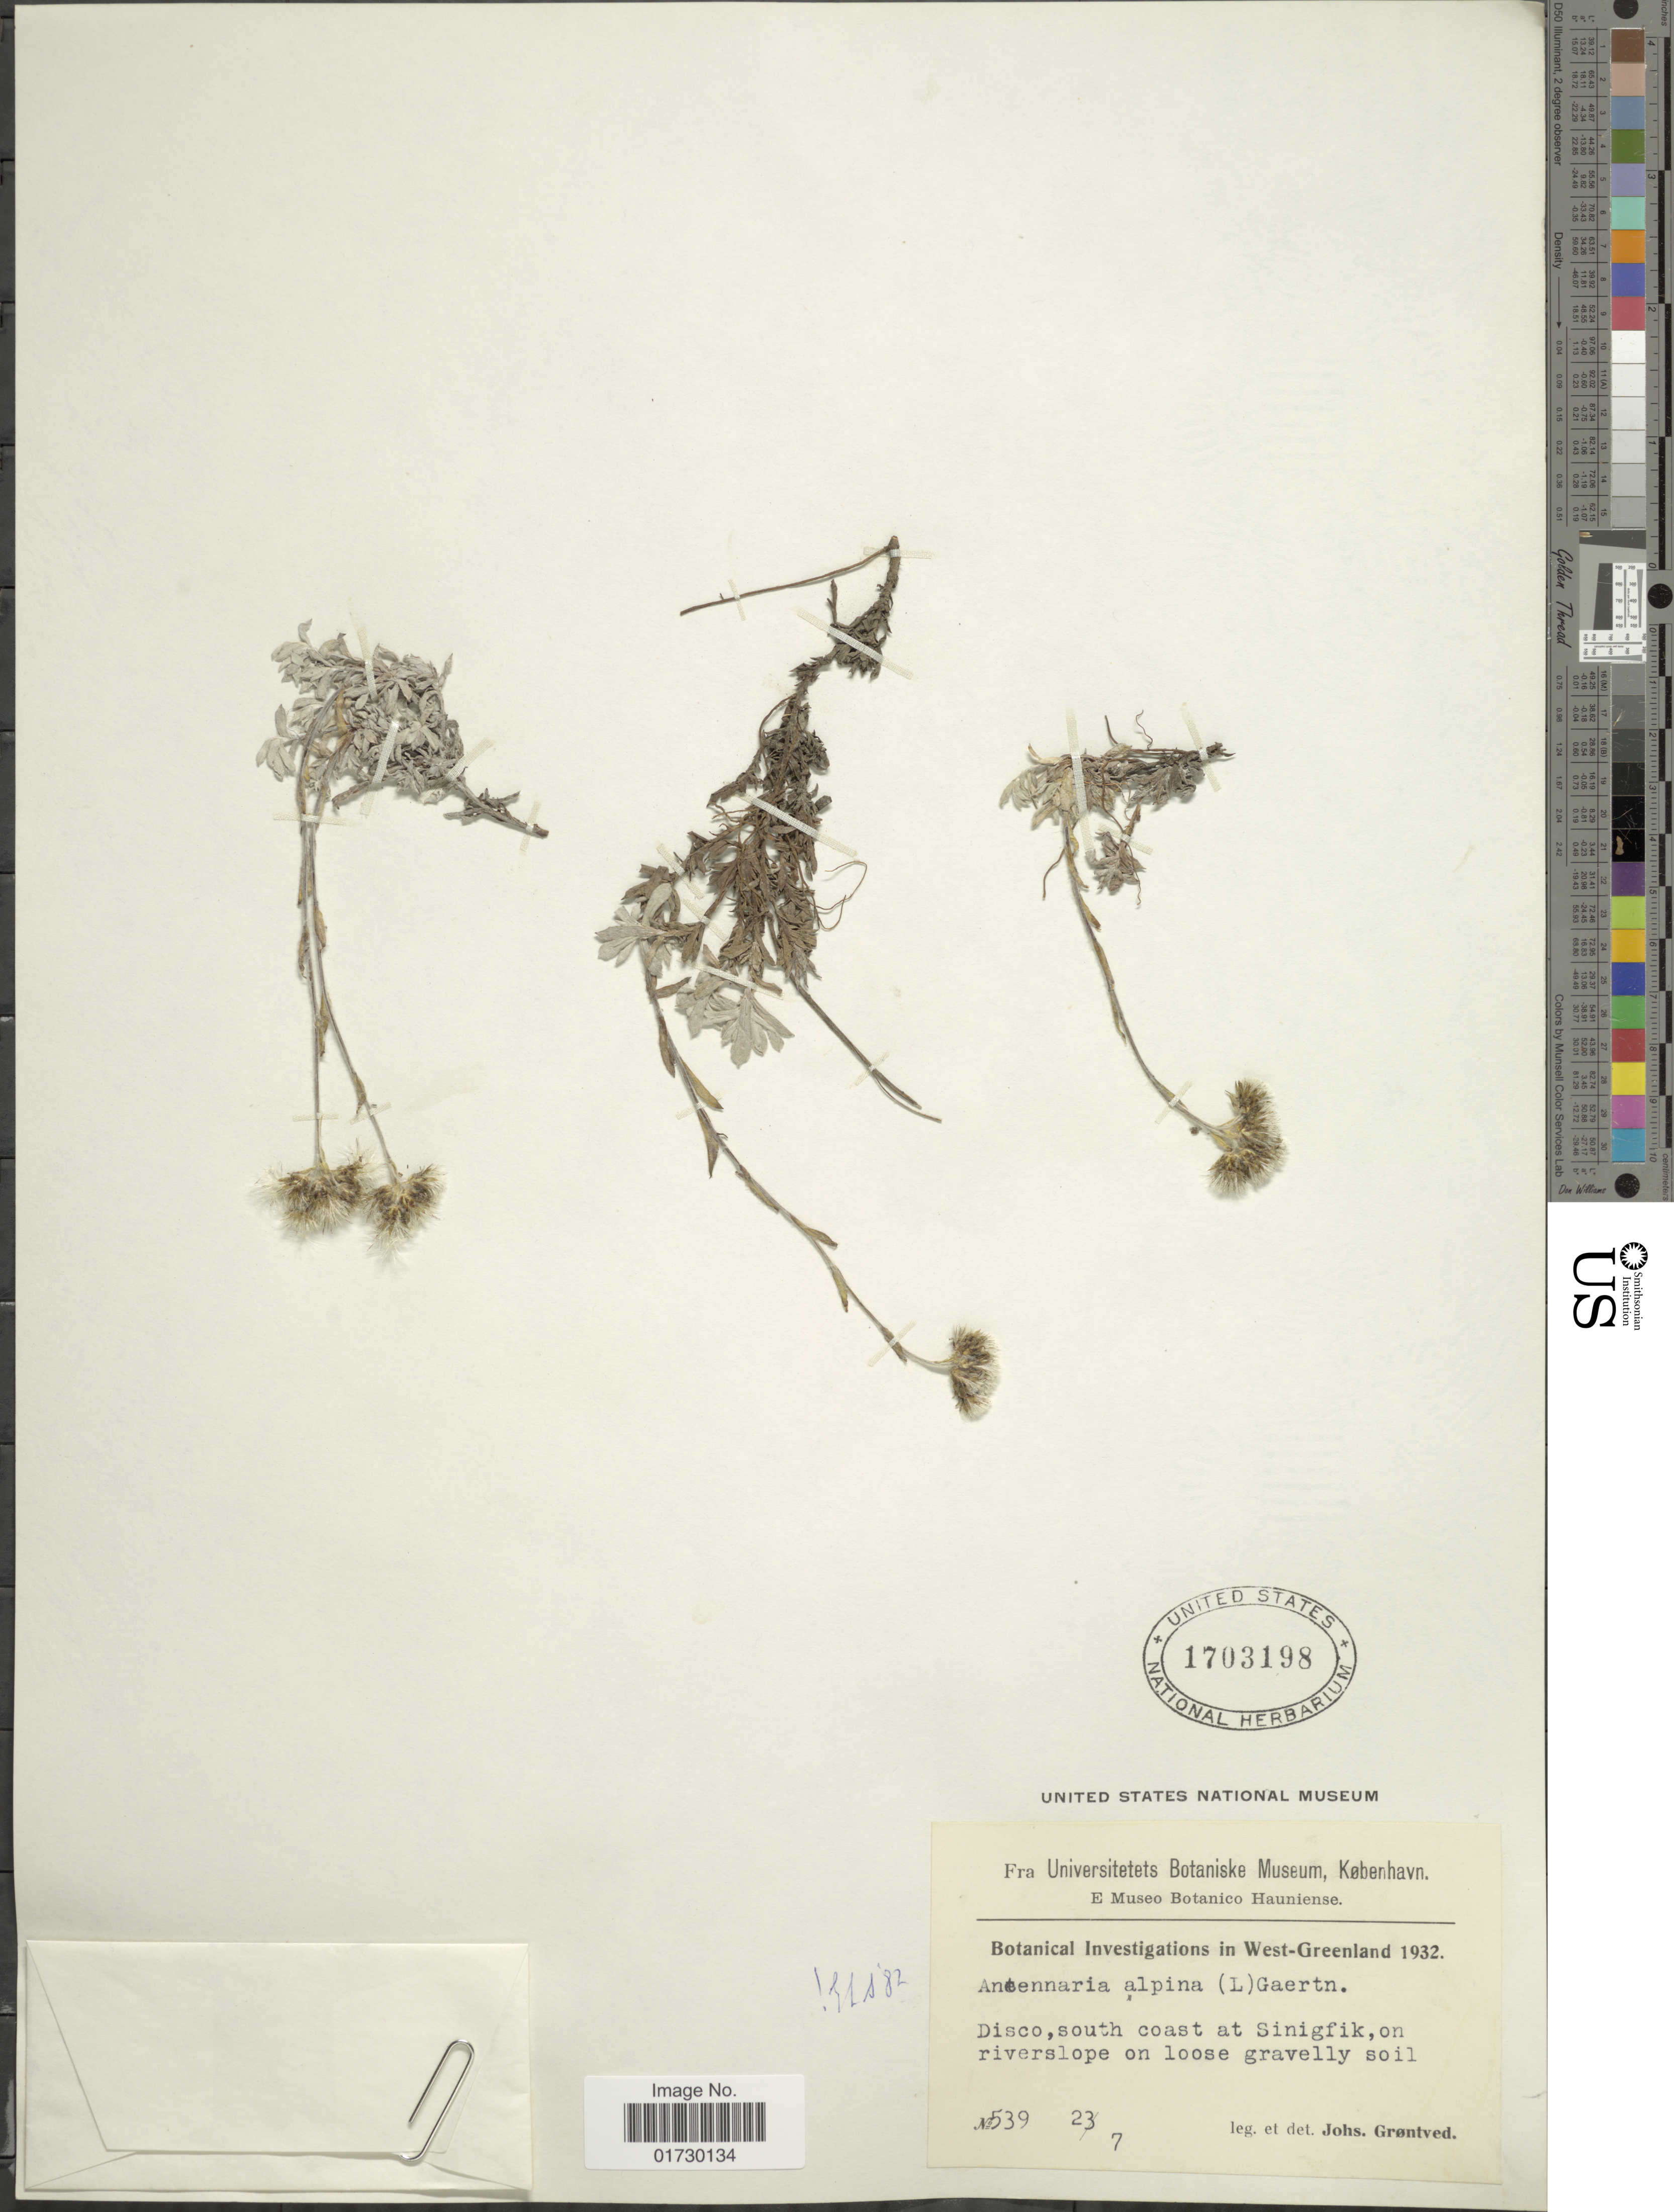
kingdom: Plantae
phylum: Tracheophyta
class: Magnoliopsida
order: Asterales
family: Asteraceae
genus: Antennaria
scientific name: Antennaria alpina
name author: (L.) Gaertn.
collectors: J. Gröntved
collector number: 539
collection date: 1932-07-23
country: Greenland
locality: West-Greenland, Disco, south coast at Sinigfik, on riverslope on loose gravelly soil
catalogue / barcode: US 1703198